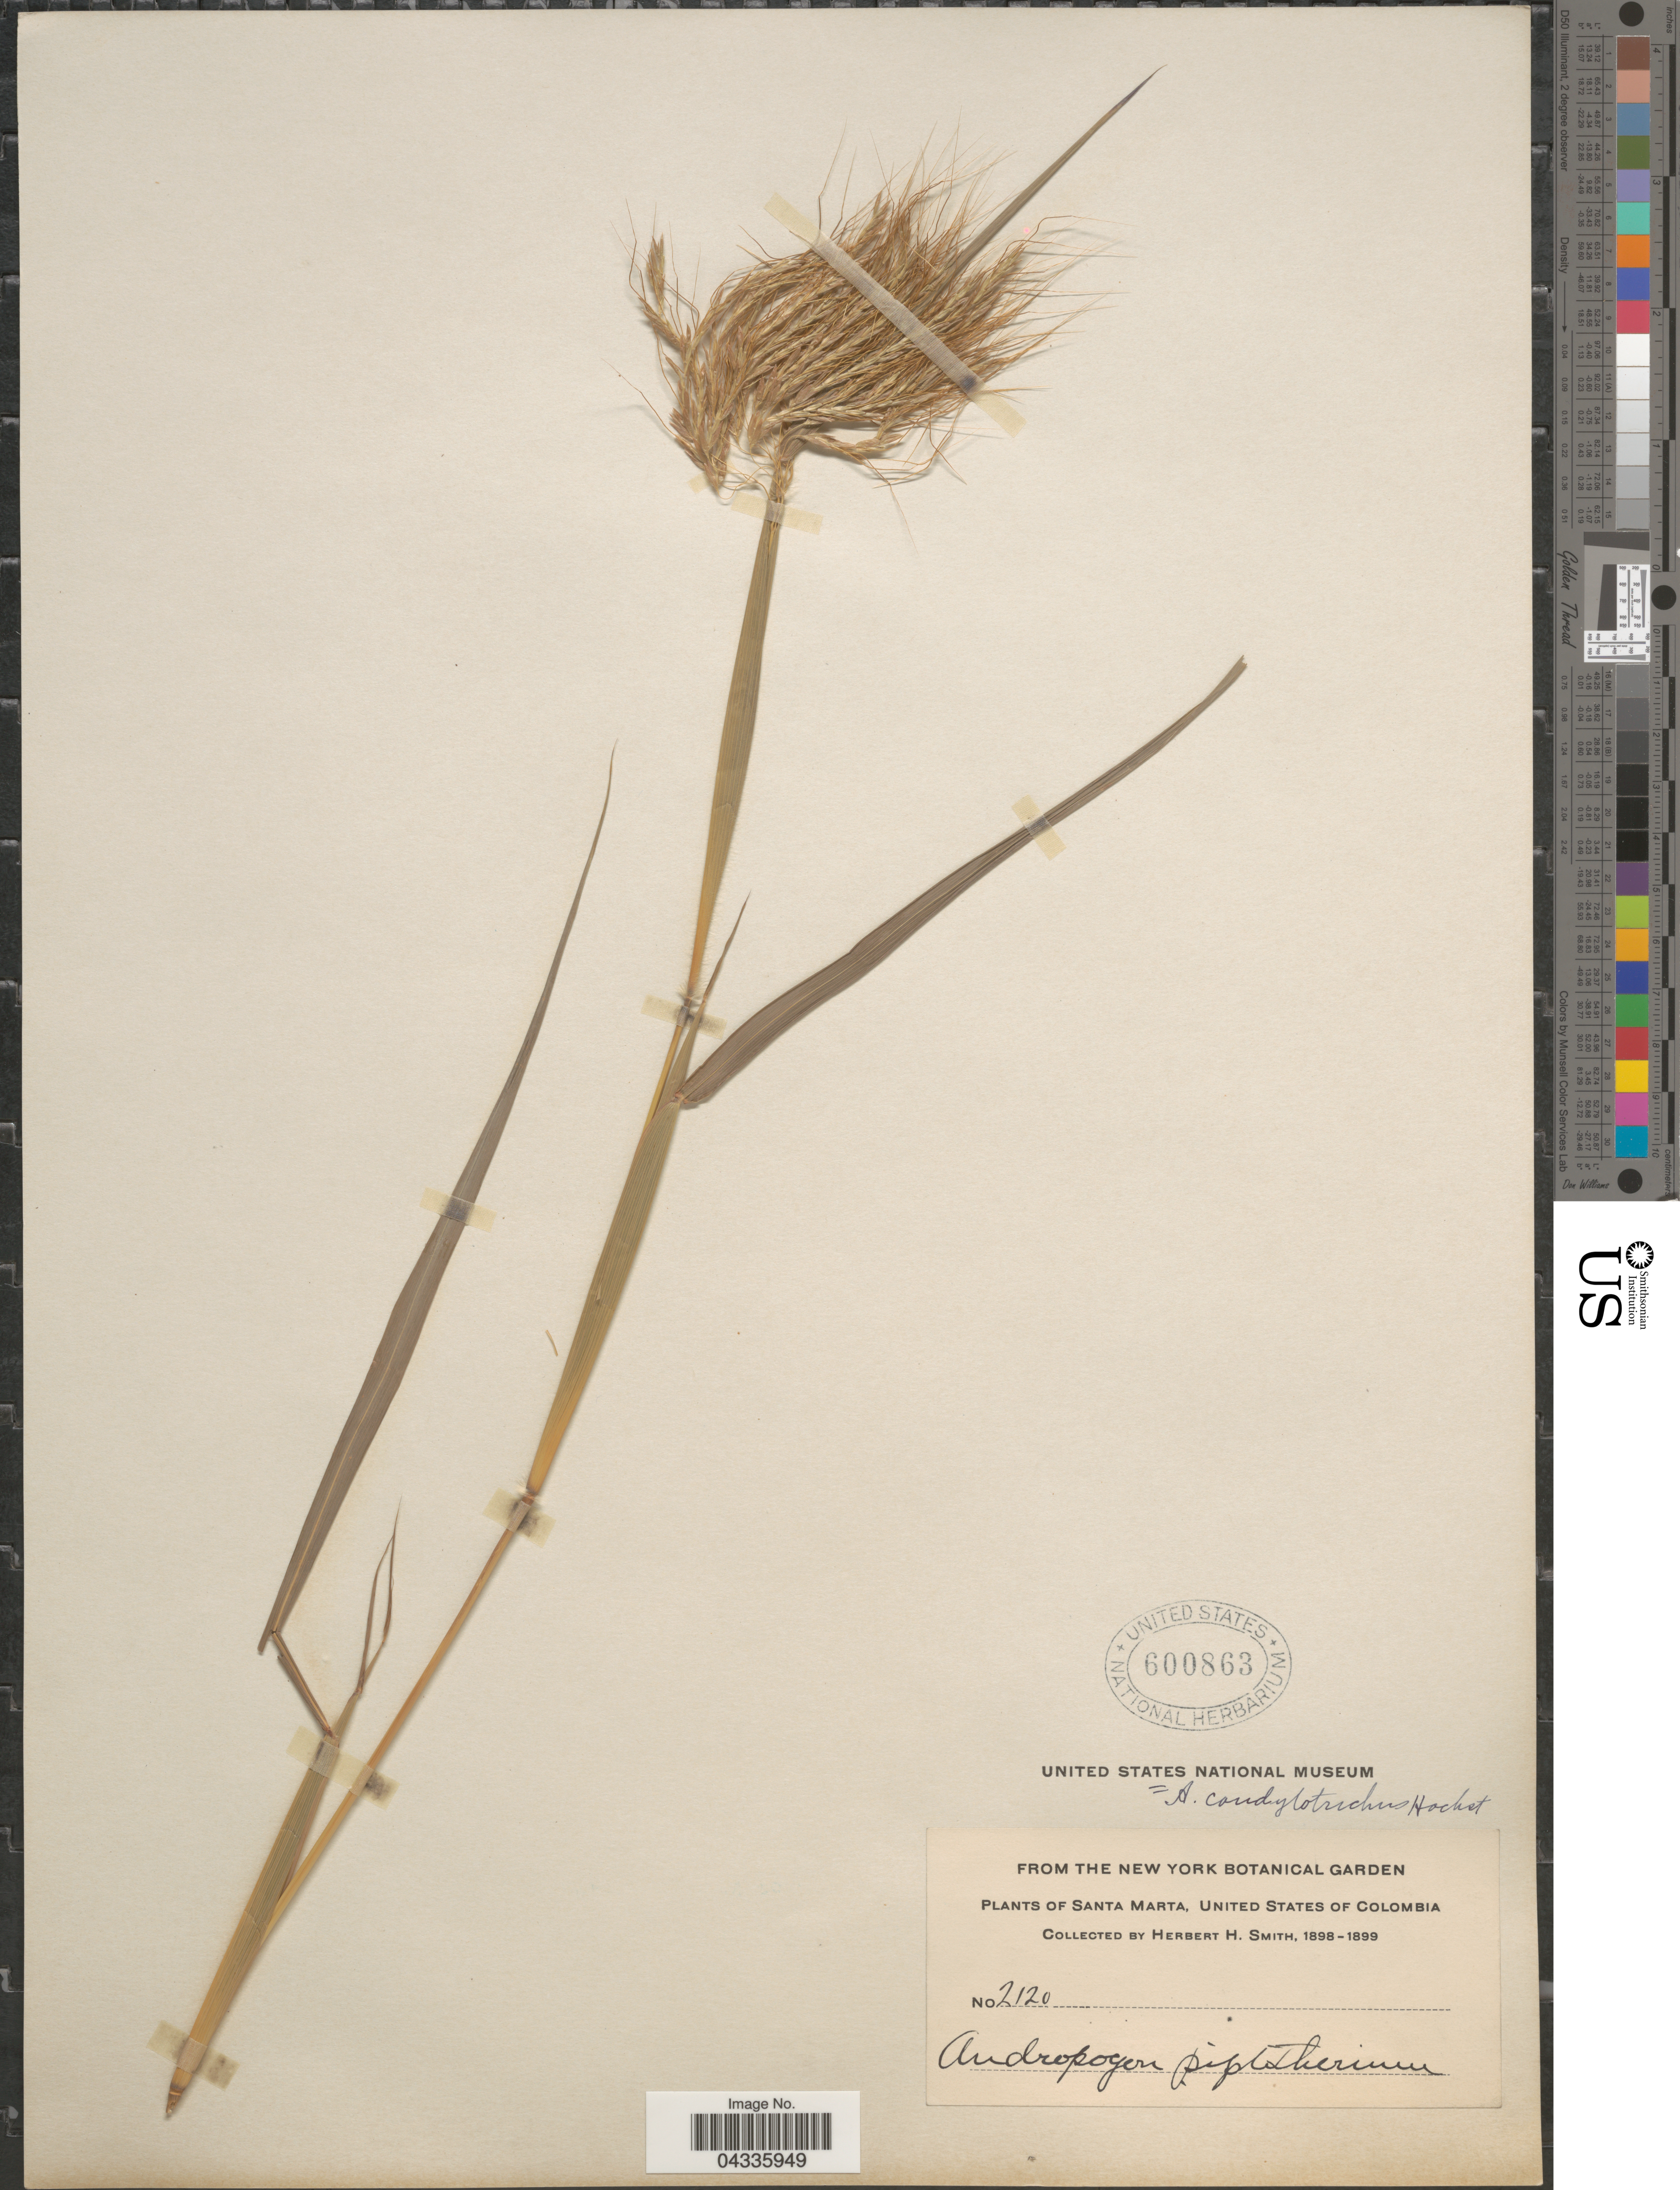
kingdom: Plantae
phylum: Tracheophyta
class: Liliopsida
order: Poales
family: Poaceae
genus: Euclasta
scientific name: Euclasta condylotricha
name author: (Hochst. ex Steud.) Stapf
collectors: Herbert H. Smith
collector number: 2120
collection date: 1898/1899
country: Colombia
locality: Santa Marta, United States of Colombia.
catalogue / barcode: US 600863